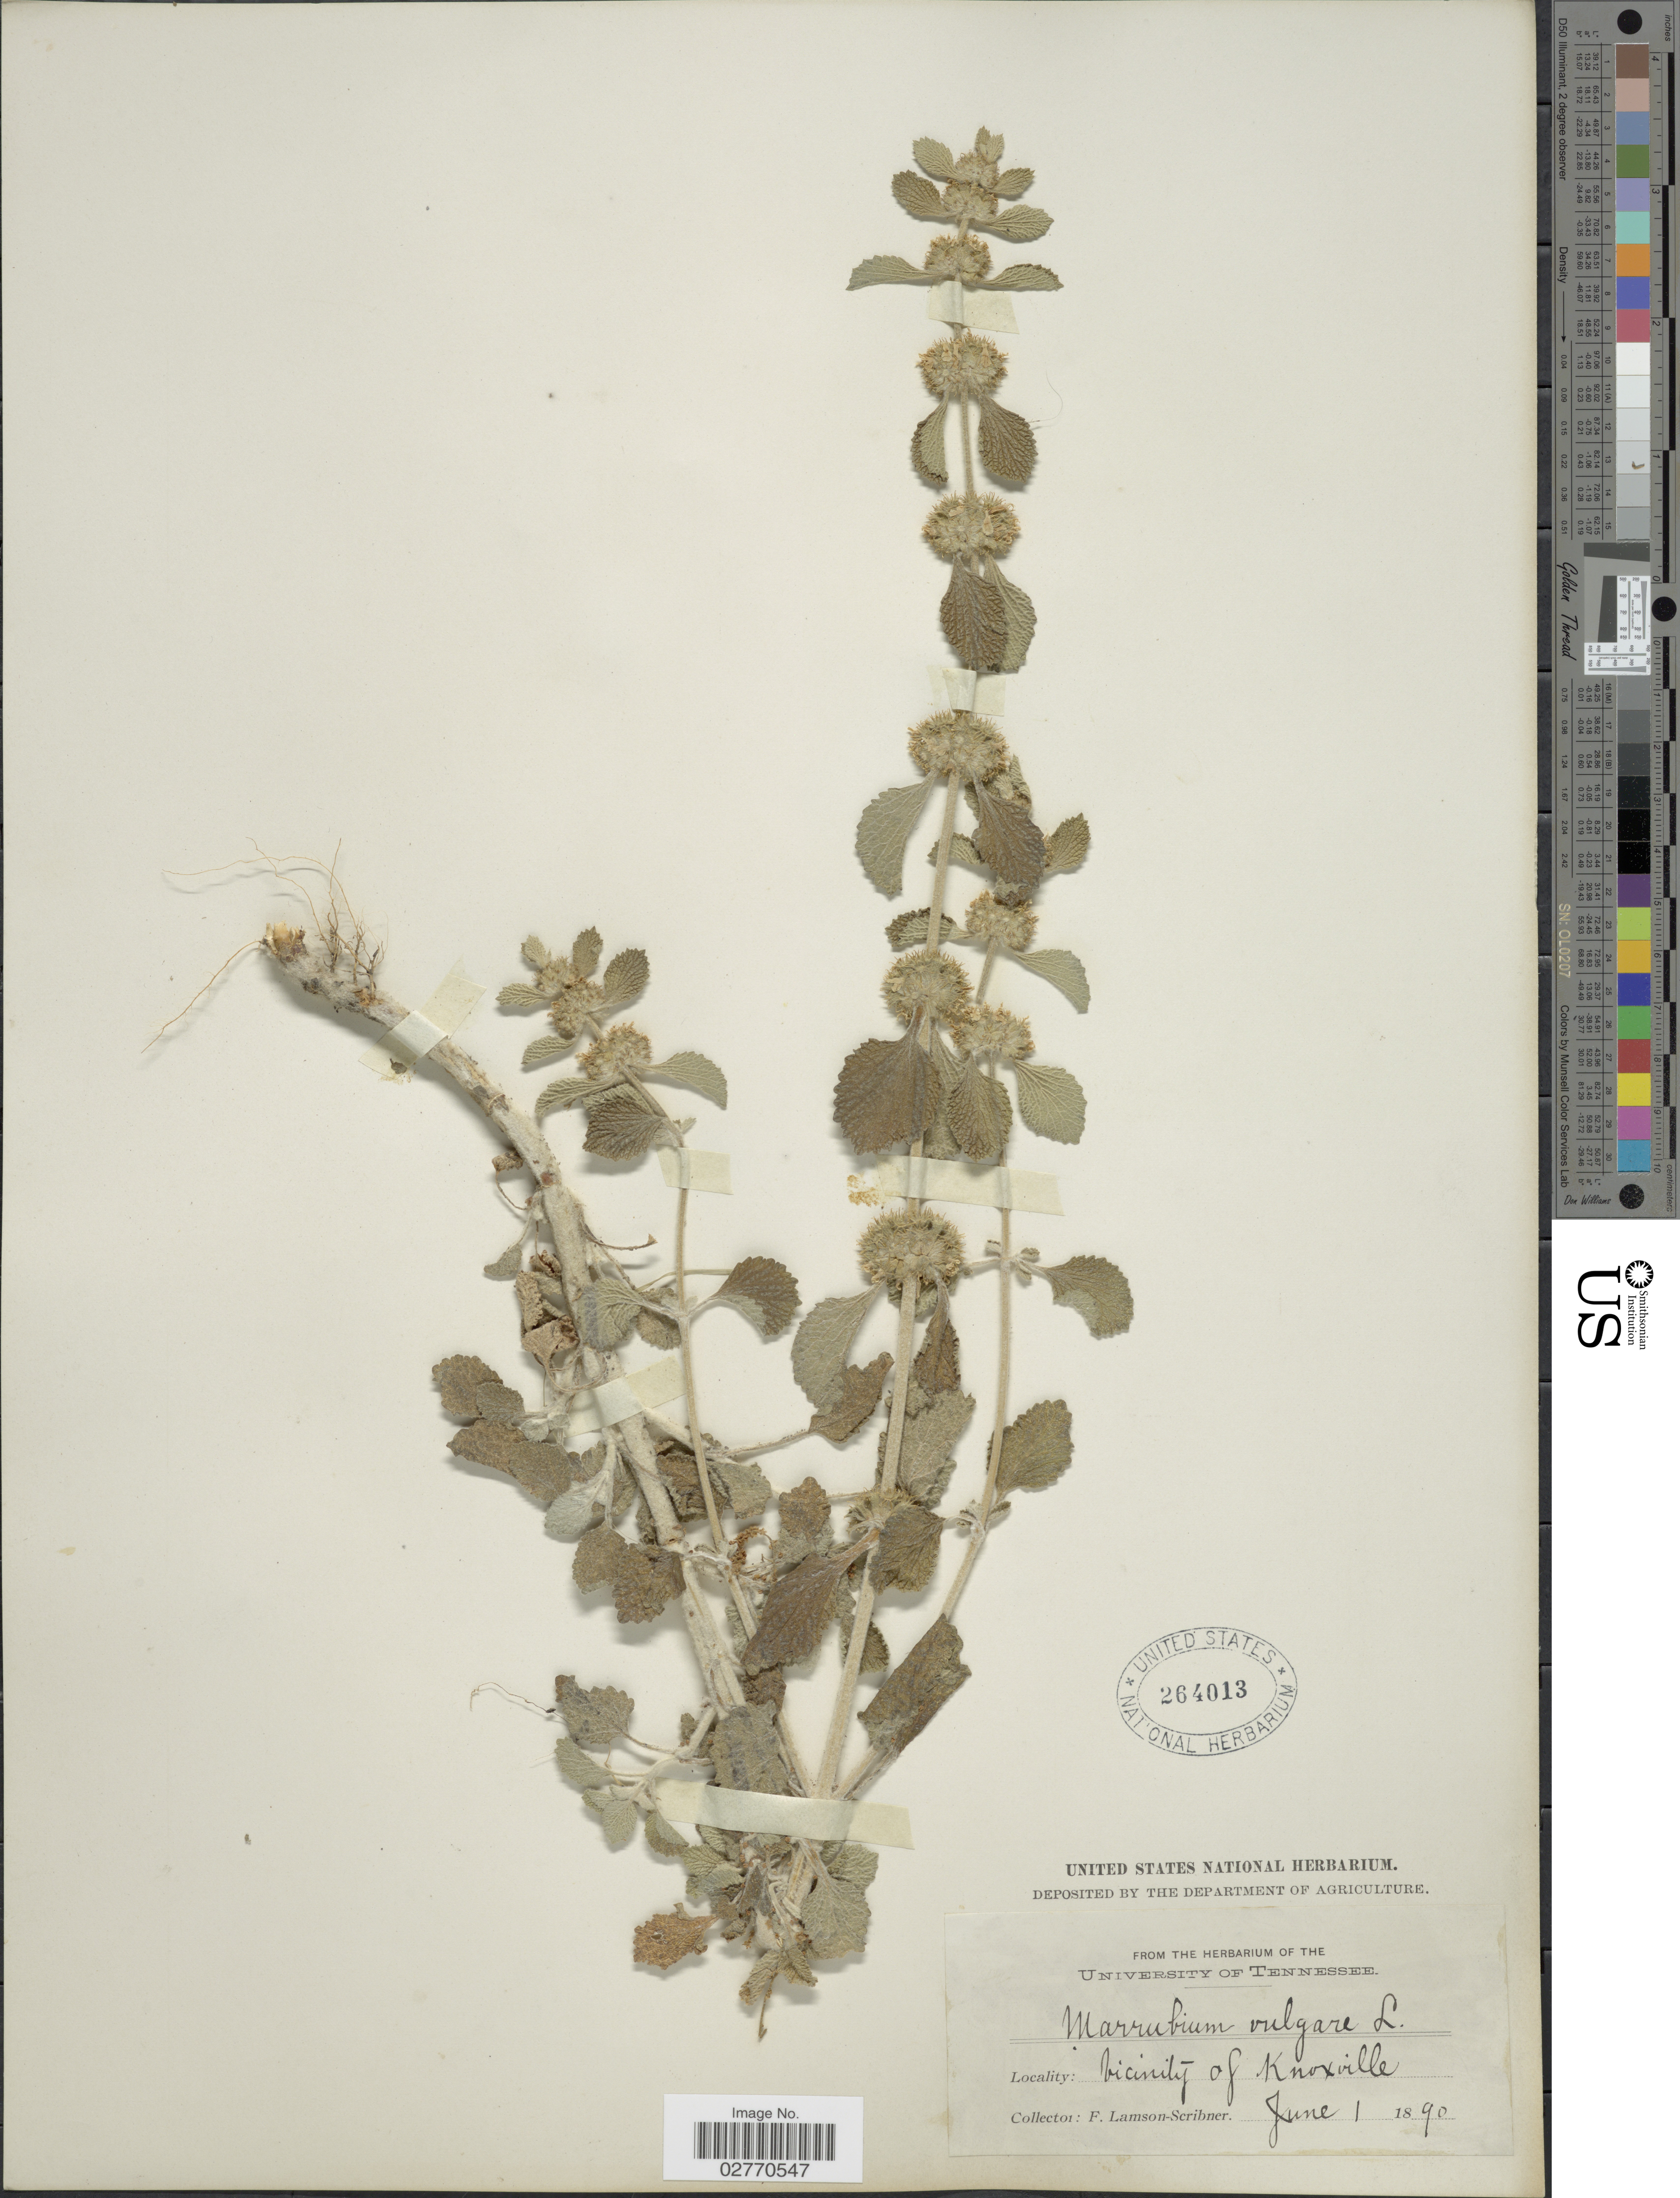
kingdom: Plantae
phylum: Tracheophyta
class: Magnoliopsida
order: Lamiales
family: Lamiaceae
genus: Marrubium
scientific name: Marrubium vulgare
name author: L.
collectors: F. Lamson-Scribner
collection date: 1890-06-01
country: United States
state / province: Tennessee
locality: Vicinity of Knoxville.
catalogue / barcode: US 264013